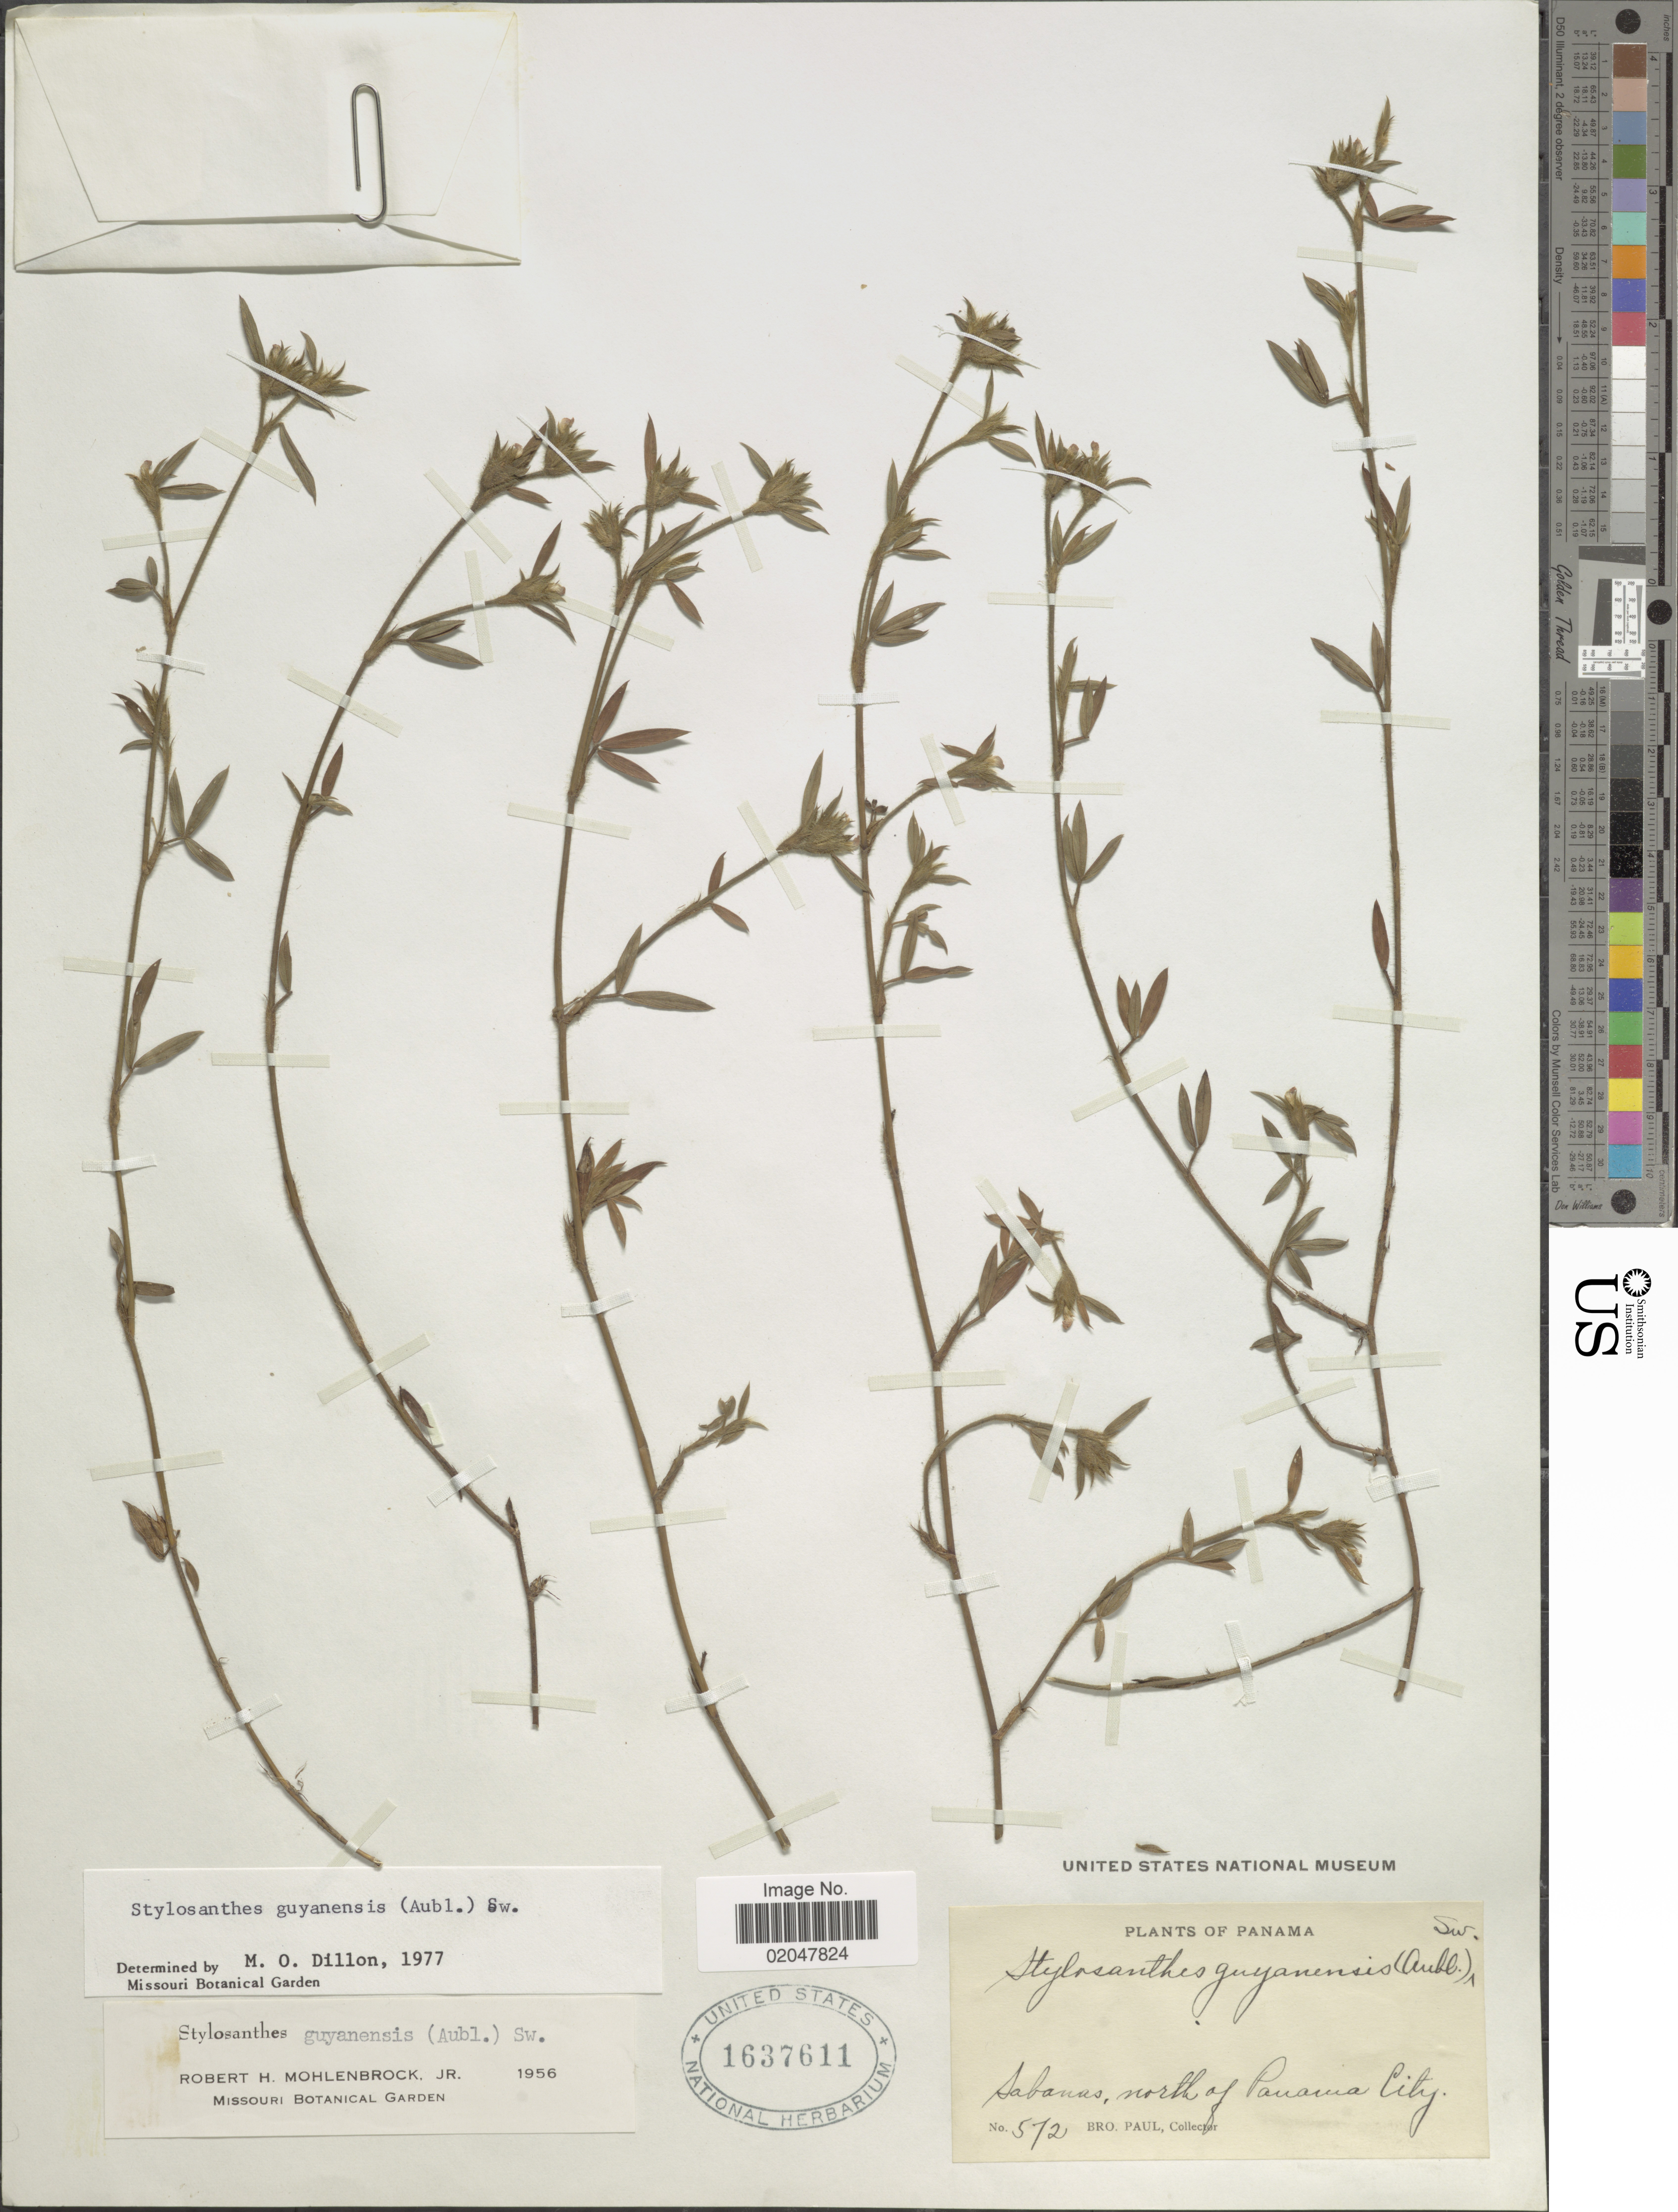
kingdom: Plantae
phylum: Tracheophyta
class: Magnoliopsida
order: Fabales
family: Fabaceae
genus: Stylosanthes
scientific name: Stylosanthes guianensis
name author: (Aubl.) Sw.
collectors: B. Paul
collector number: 572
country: Panama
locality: Sabanas, north of Panama City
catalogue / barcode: US 1637611